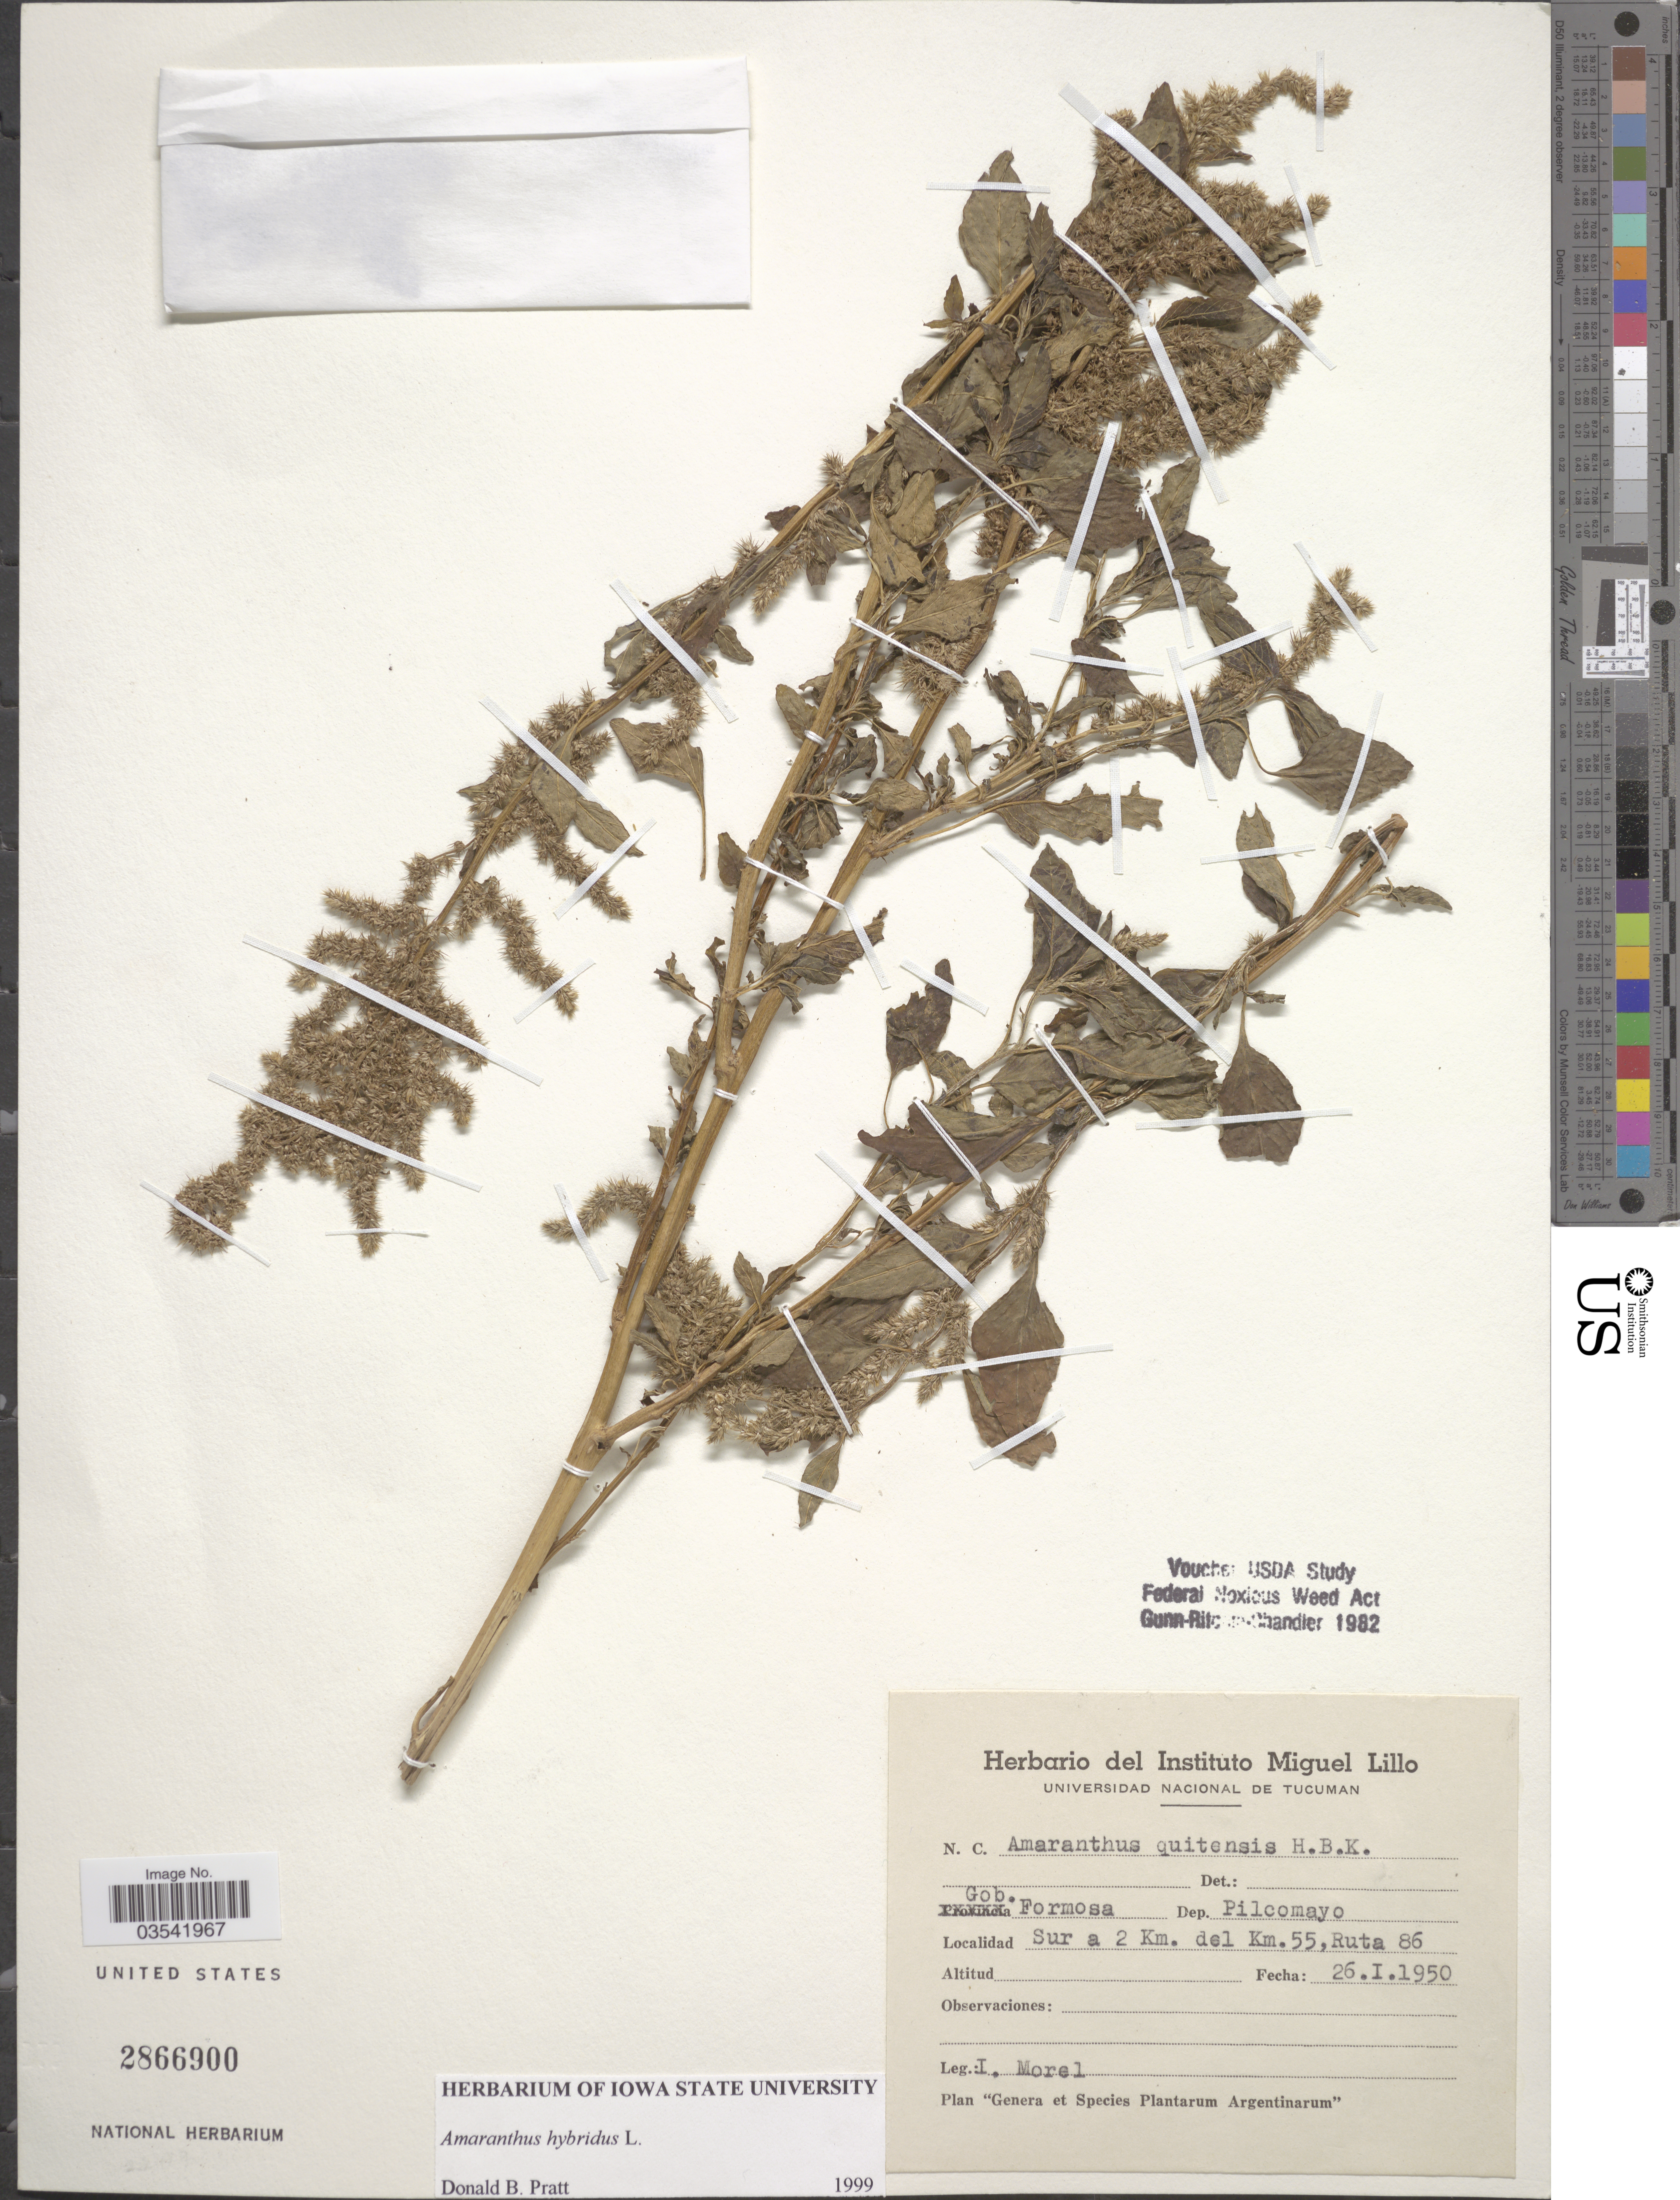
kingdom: Plantae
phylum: Tracheophyta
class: Magnoliopsida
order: Caryophyllales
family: Amaranthaceae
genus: Amaranthus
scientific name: Amaranthus hybridus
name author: L.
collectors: I. Morel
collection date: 1950-01-26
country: Argentina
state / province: Formosa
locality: Gob. Formosa. Dep. Pilcomayo. Sur a 2 Km. del Km. 55, Ruta 86.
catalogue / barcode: US 2866900